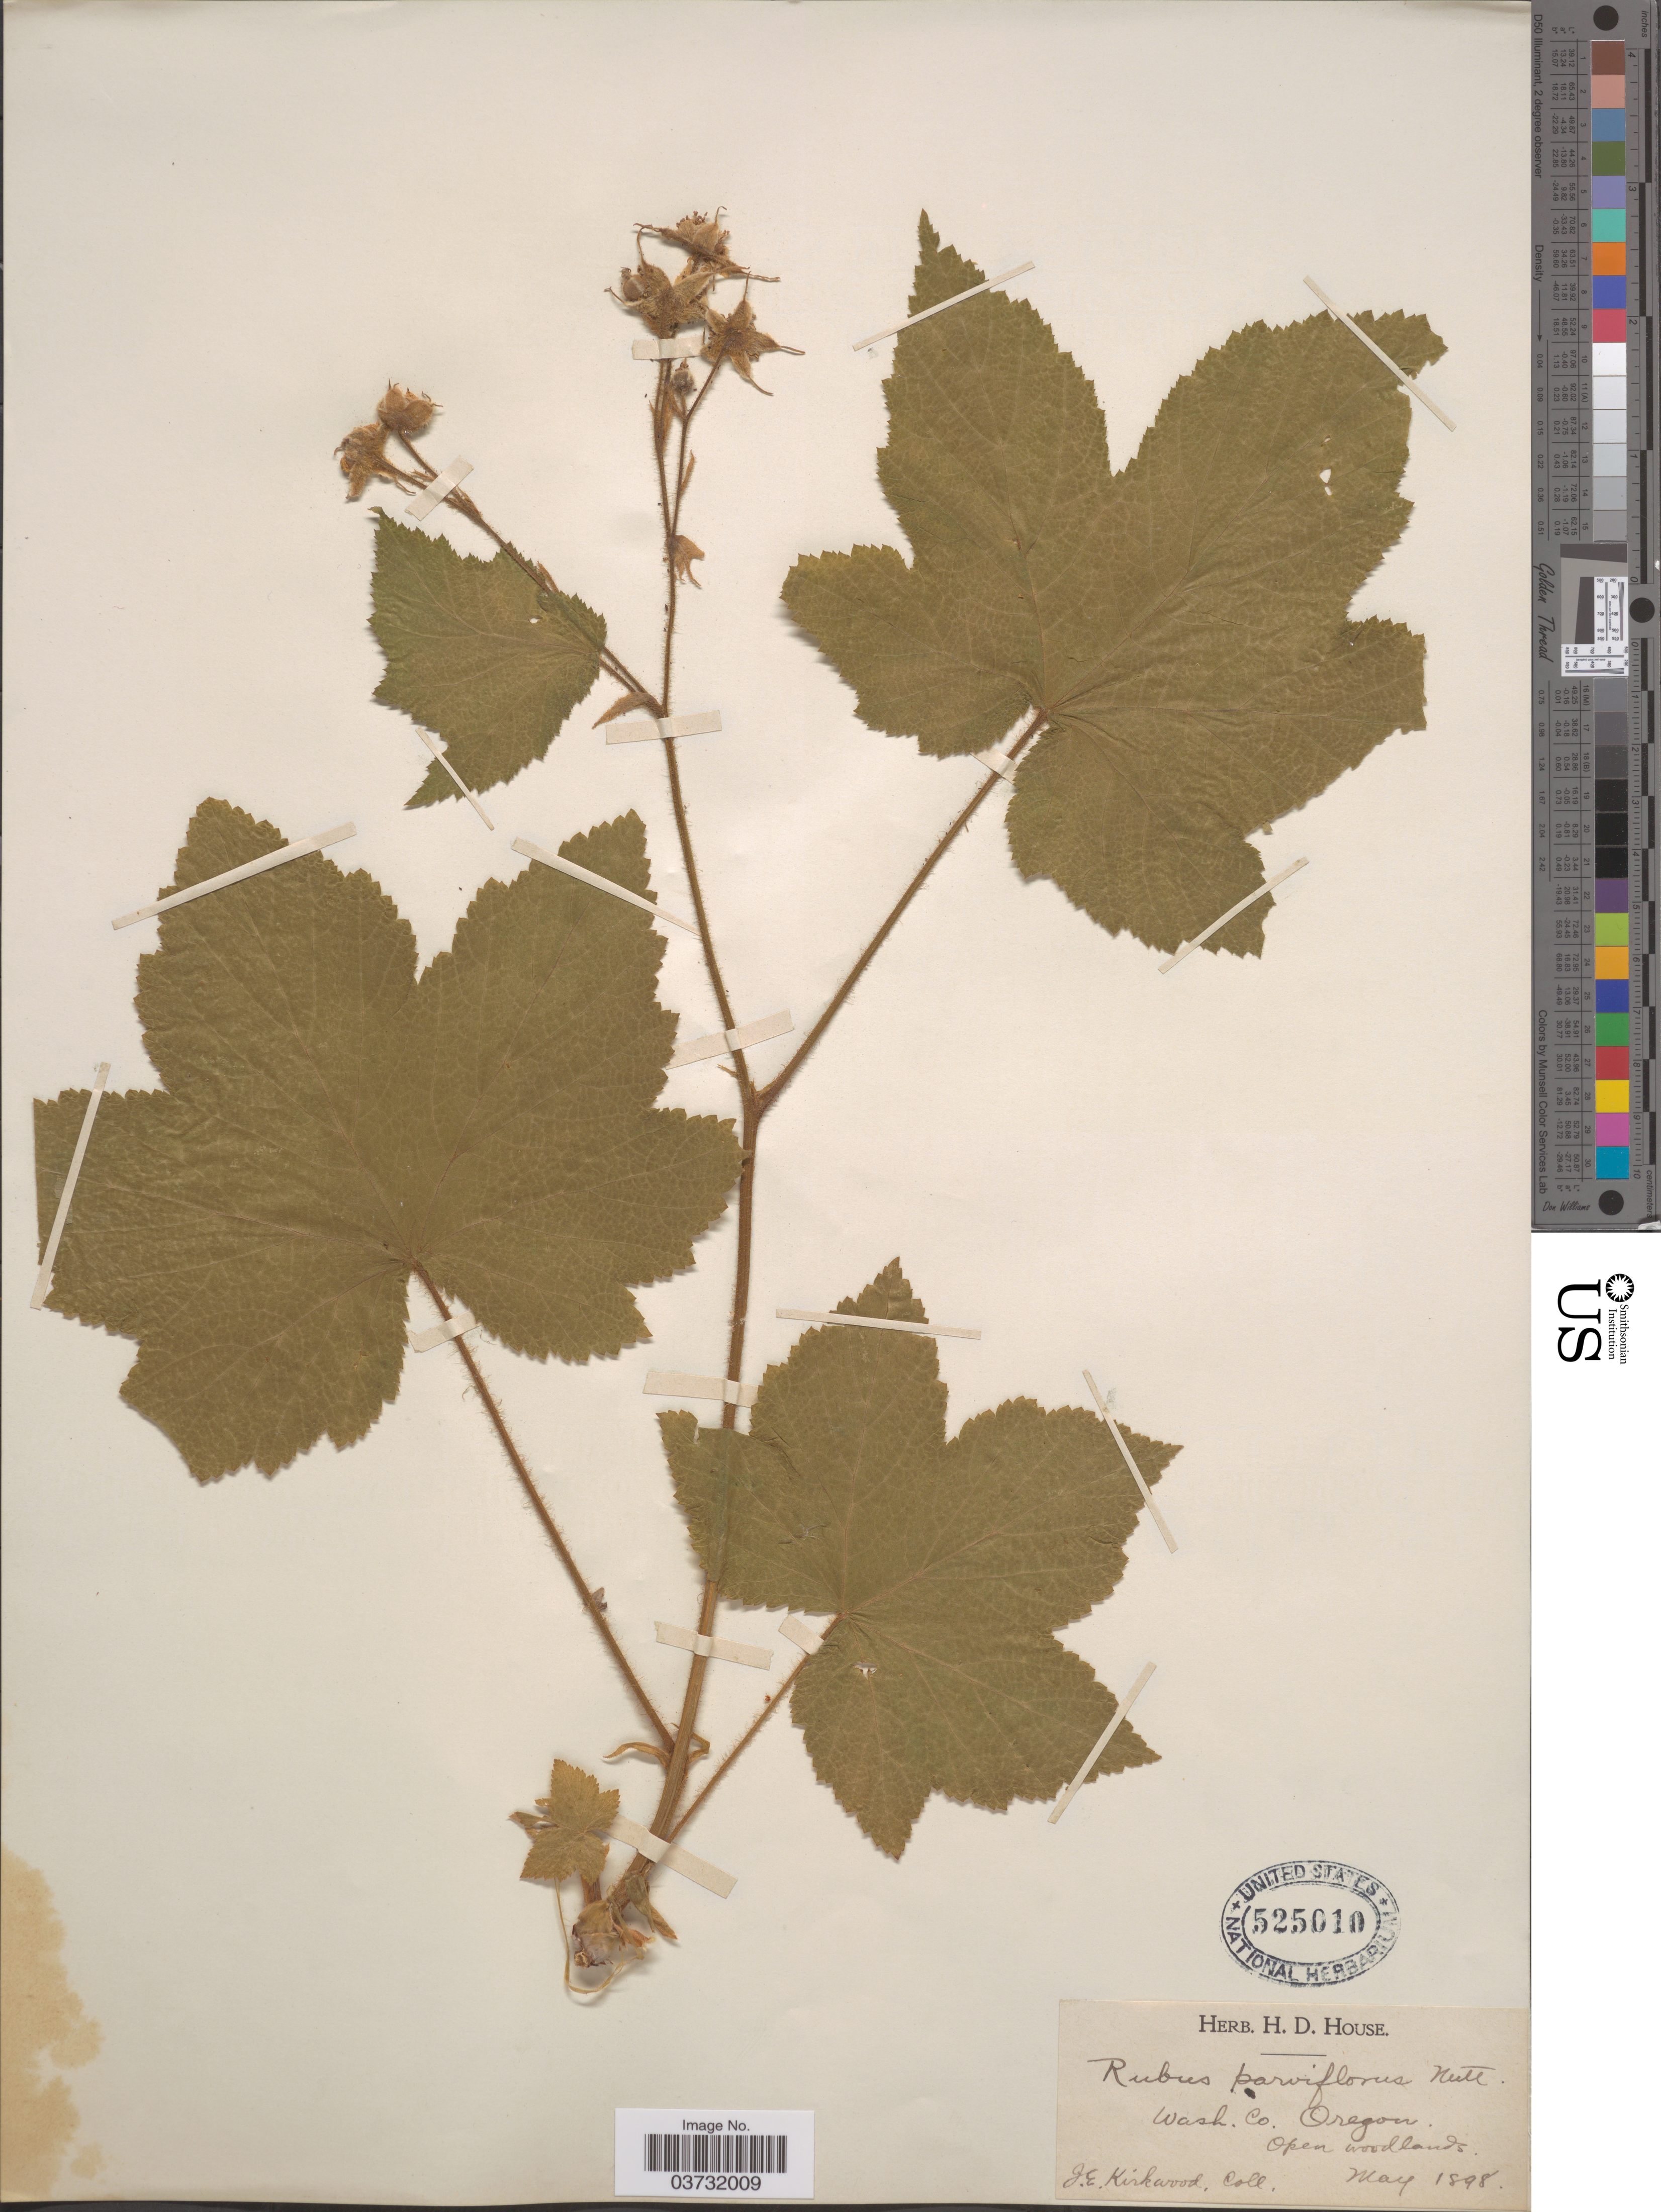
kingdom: Plantae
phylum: Tracheophyta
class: Magnoliopsida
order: Rosales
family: Rosaceae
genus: Rubus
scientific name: Rubus parviflorus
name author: Nutt.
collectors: J. Kirkwood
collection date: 1898-05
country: United States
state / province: Oregon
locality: Wash.Co.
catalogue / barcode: US 525010